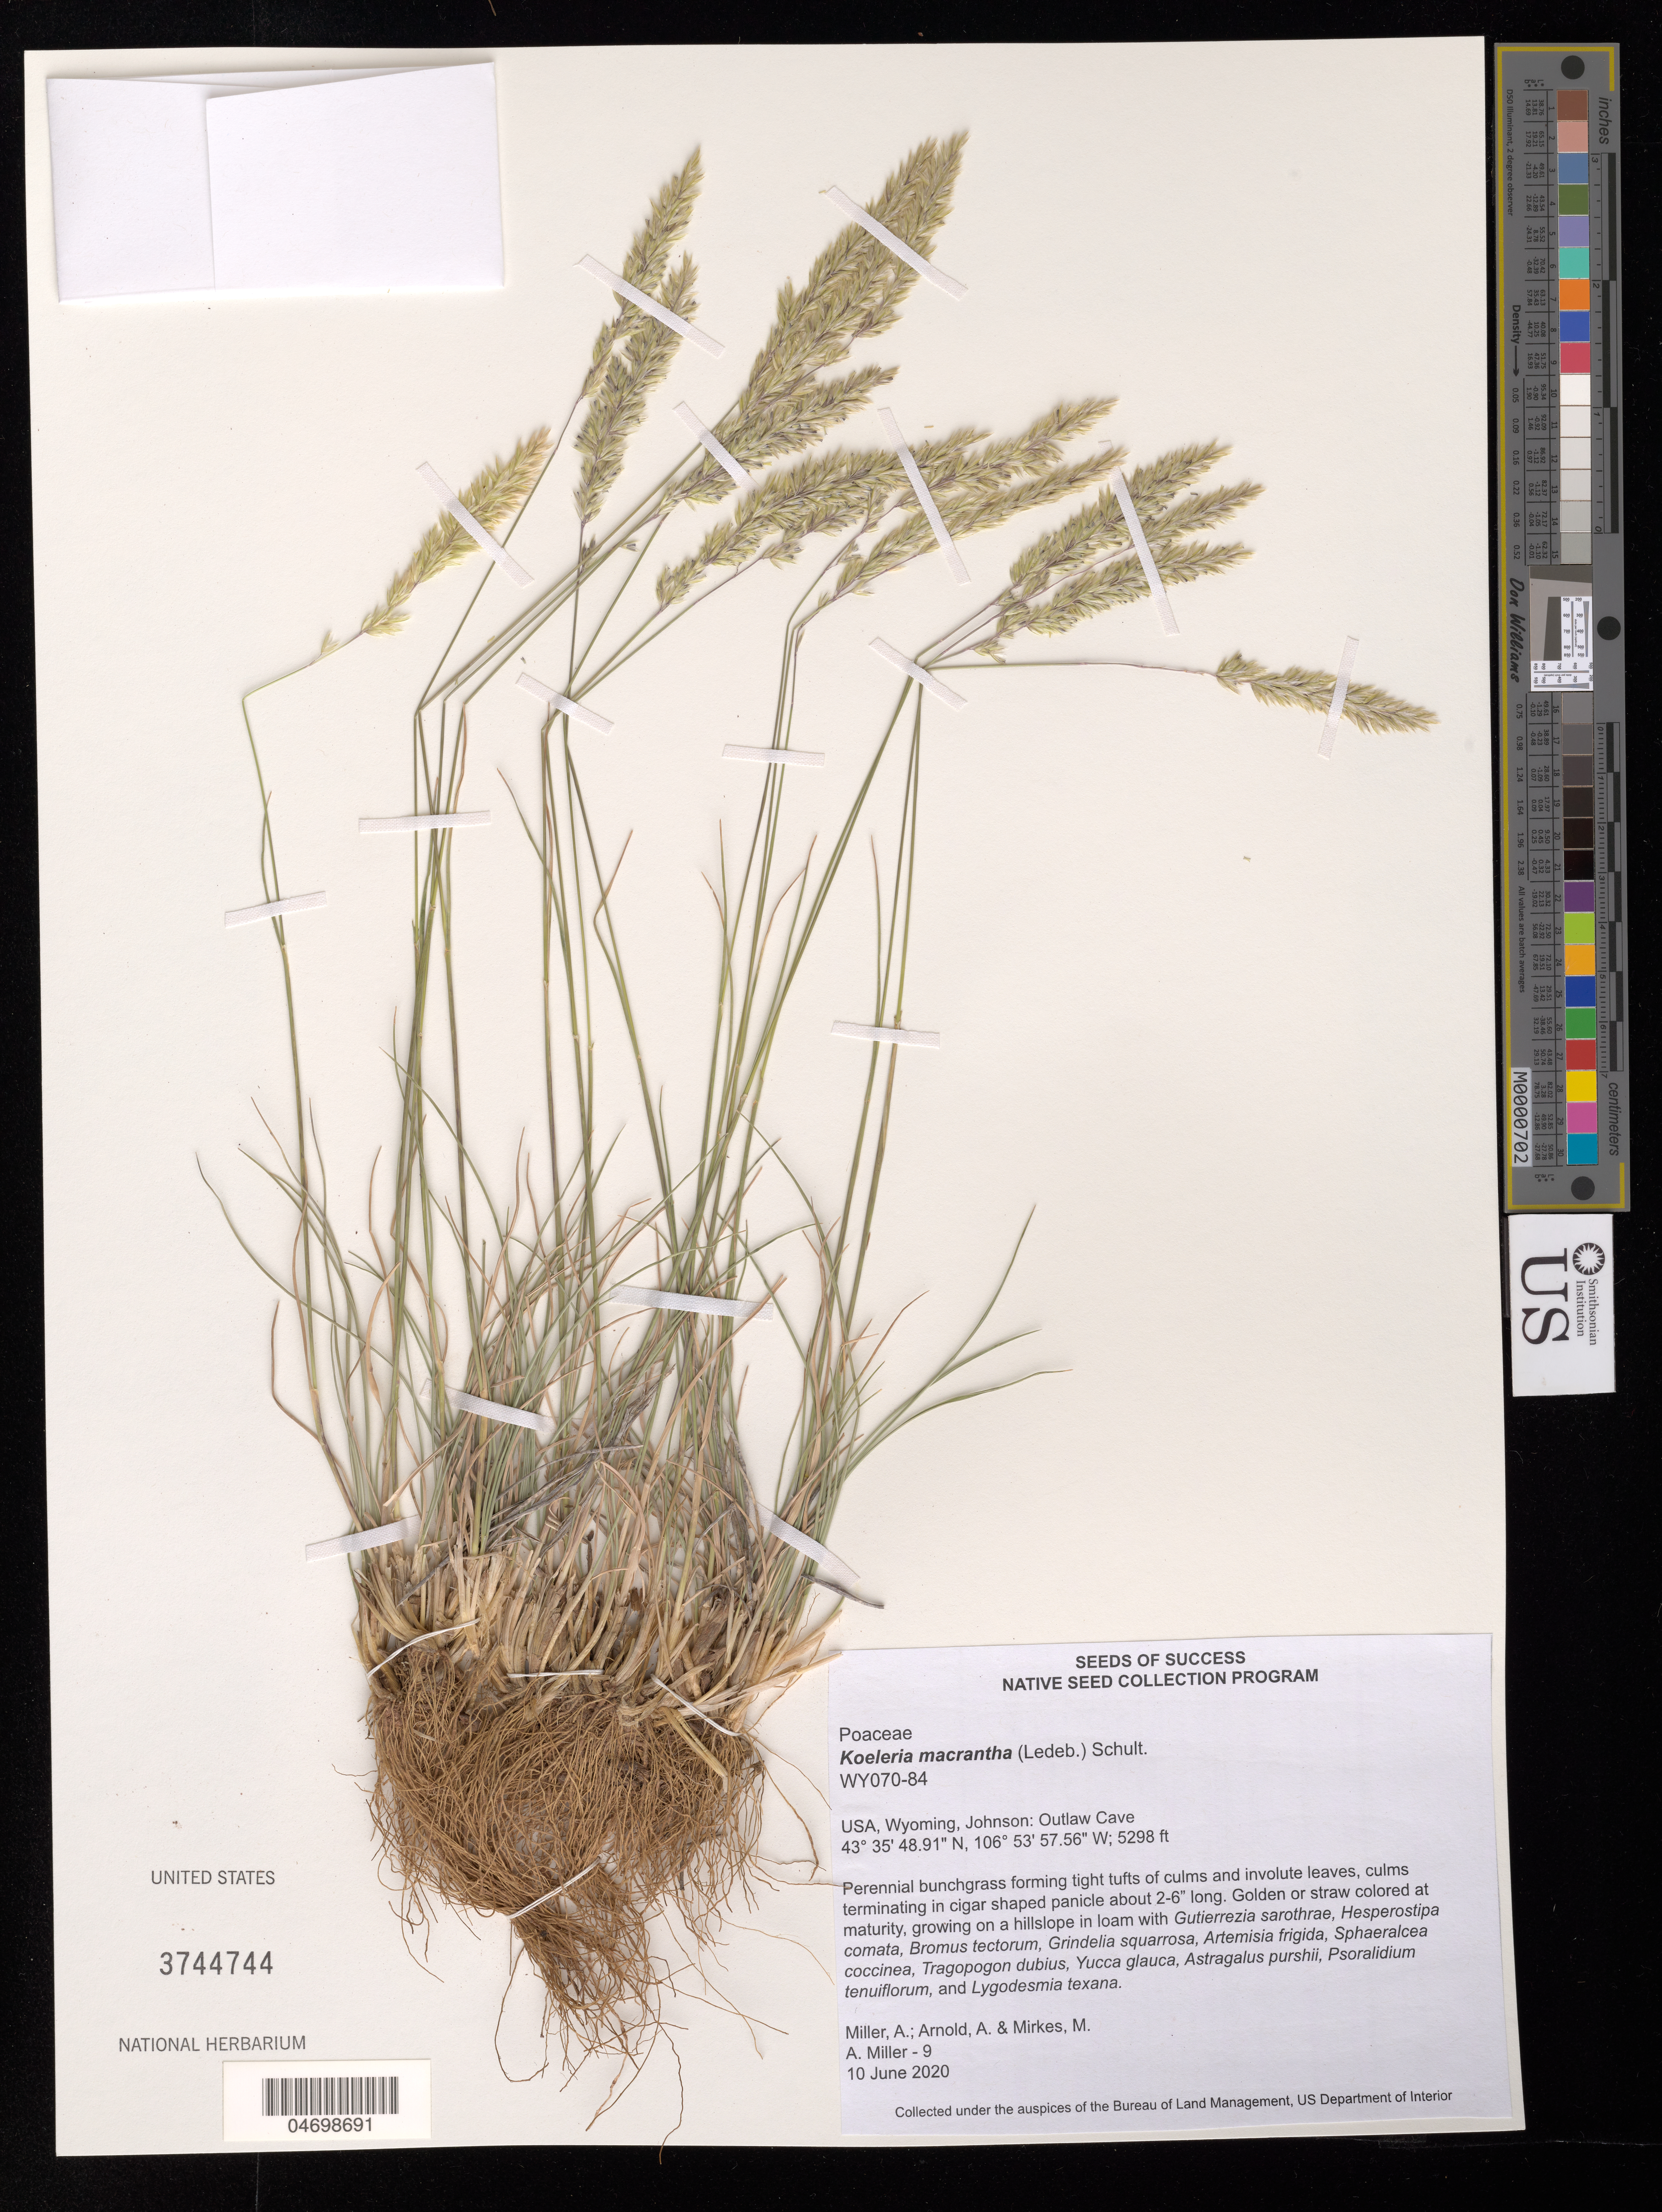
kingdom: Plantae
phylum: Tracheophyta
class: Liliopsida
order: Poales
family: Poaceae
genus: Koeleria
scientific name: Koeleria macrantha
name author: (Ledeb.) Schult.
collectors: A. Miller, A. Arnold & M. Mirkes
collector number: WY070-84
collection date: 2020-06-10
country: United States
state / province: Wyoming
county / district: Johnson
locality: Outlaw Cave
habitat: Hillslope, loam soil. With Yucca glauca, Artemisia frigida, Bromus tectorum, etc.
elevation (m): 1615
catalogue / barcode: US 3744744